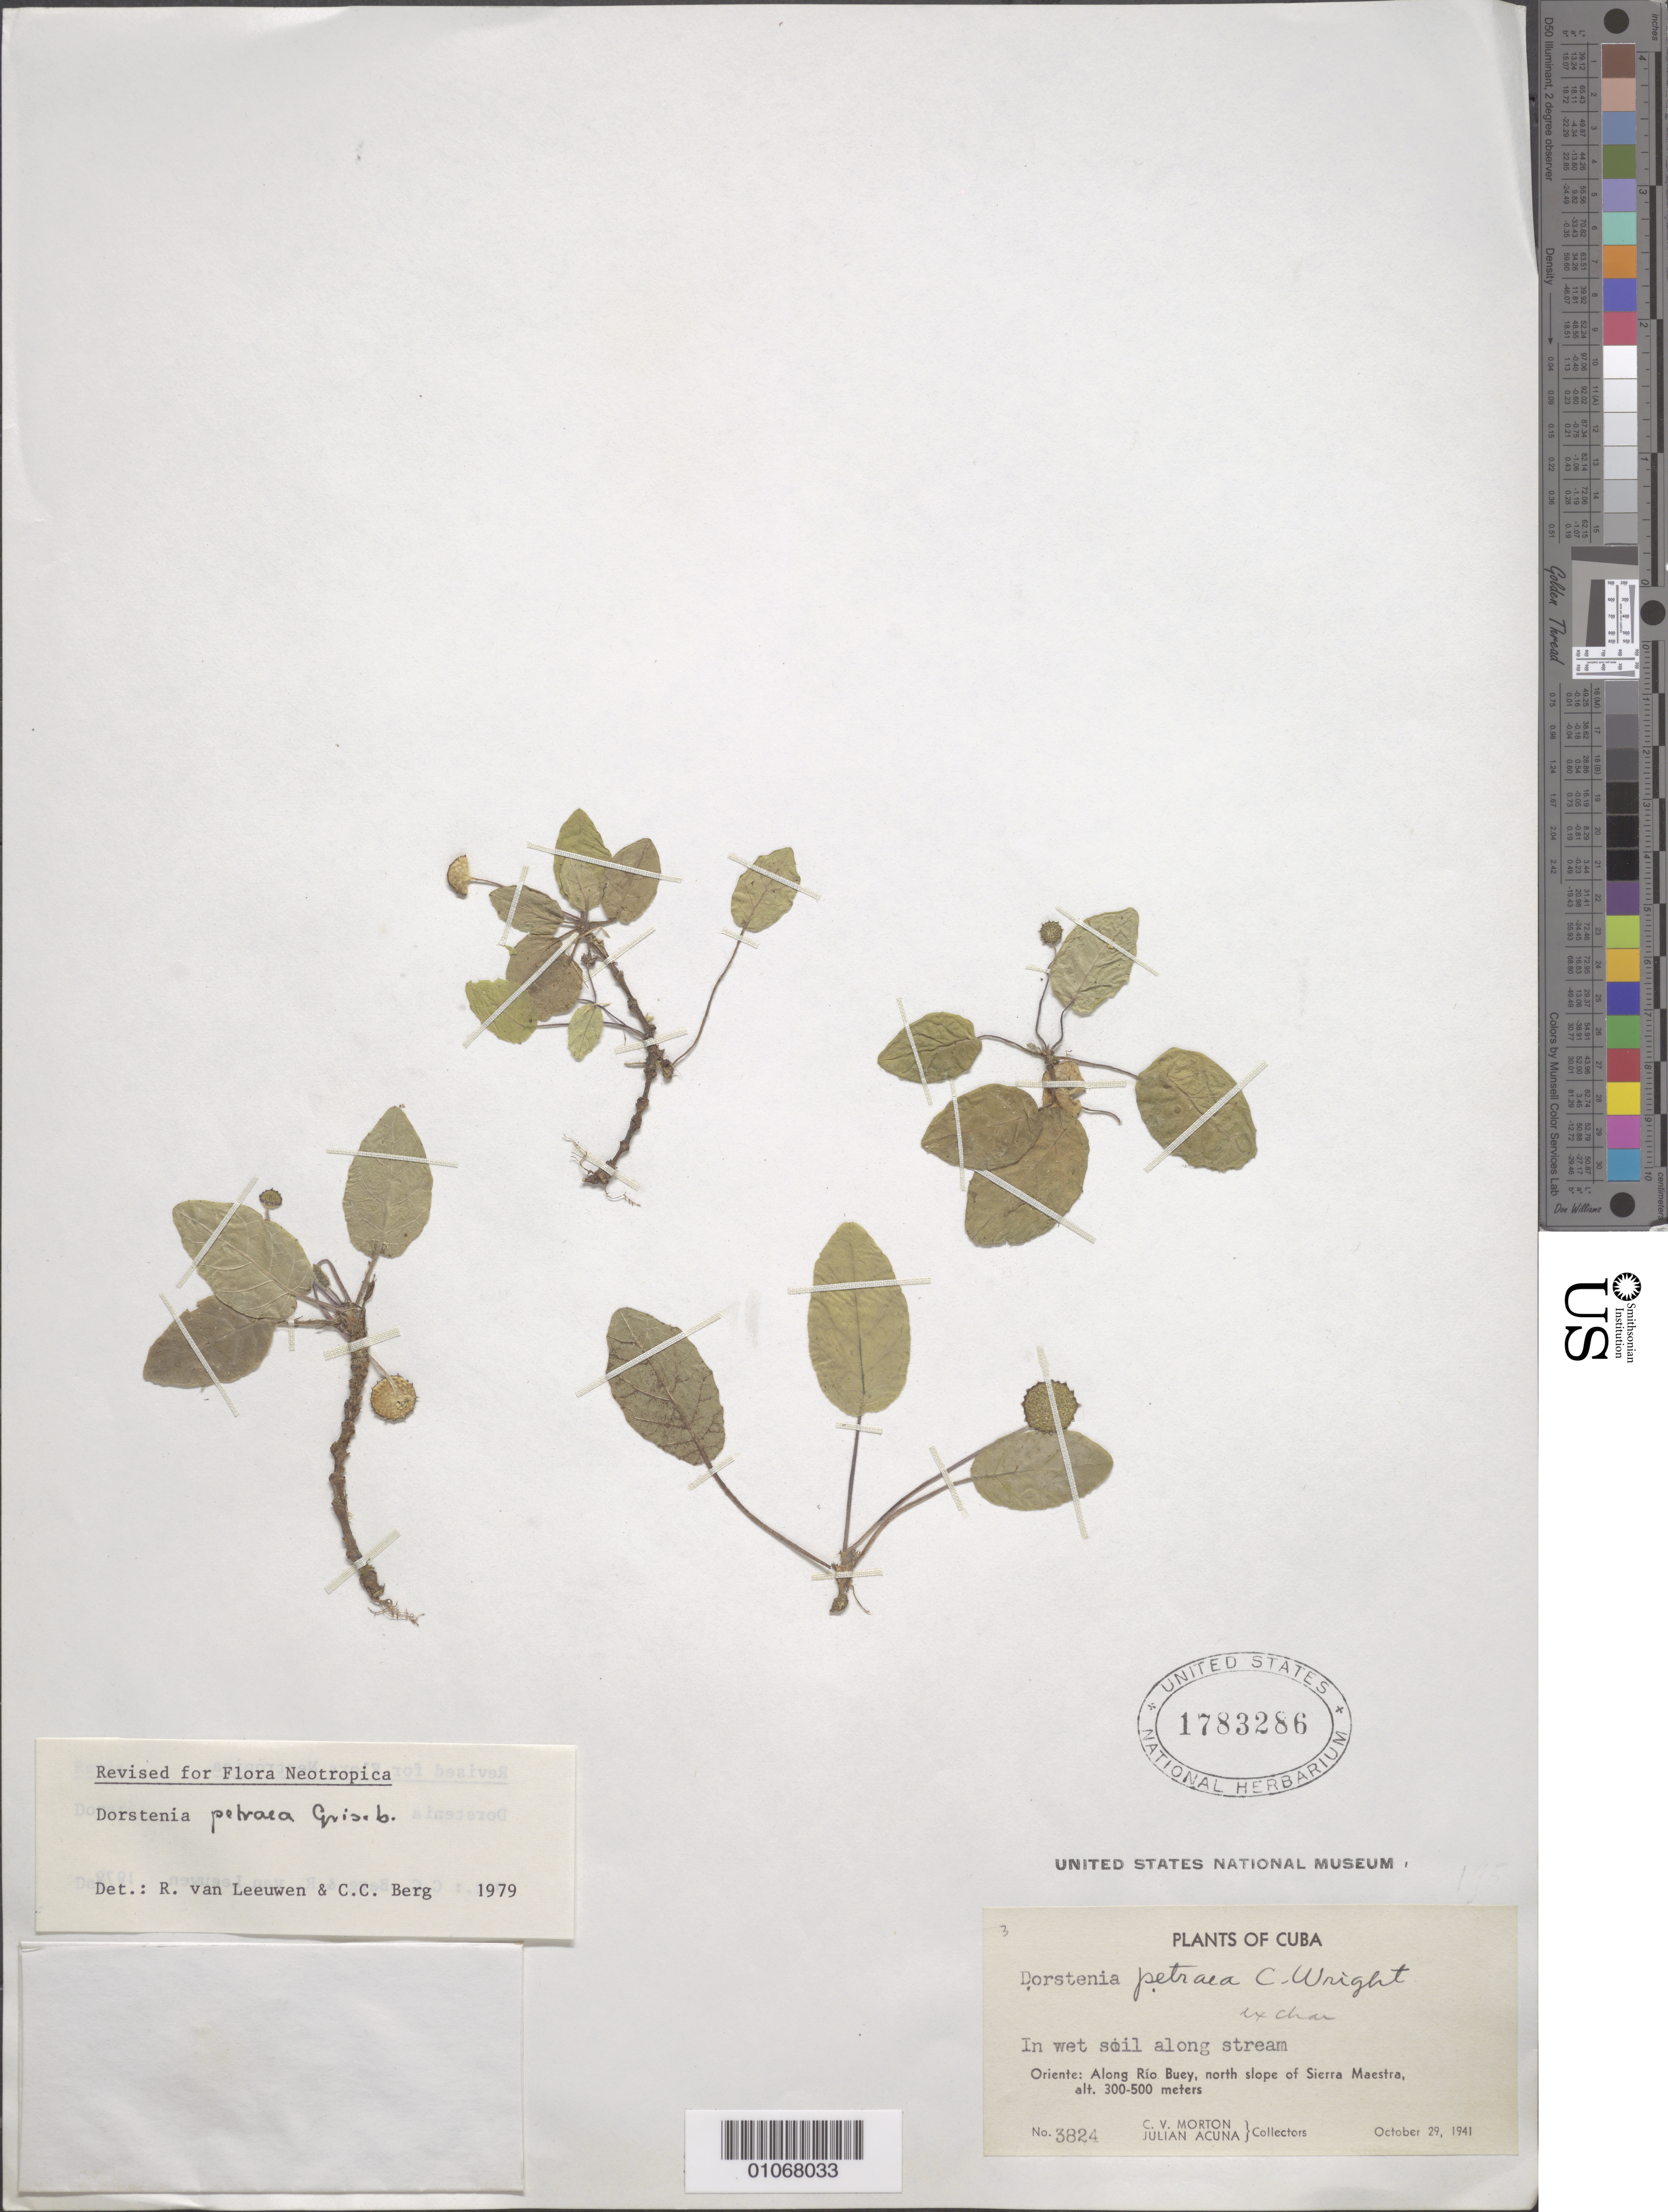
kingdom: Plantae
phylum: Tracheophyta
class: Magnoliopsida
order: Rosales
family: Moraceae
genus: Dorstenia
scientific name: Dorstenia petraea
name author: C. Wright ex Griseb.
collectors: C. V. Morton & J. Acuña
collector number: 3824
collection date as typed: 29 Oct 1941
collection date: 1941-10-29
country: Cuba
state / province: Granma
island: Cuba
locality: Along rio Buey, North slope of Sierra Maestra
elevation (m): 300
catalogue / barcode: US 1783286